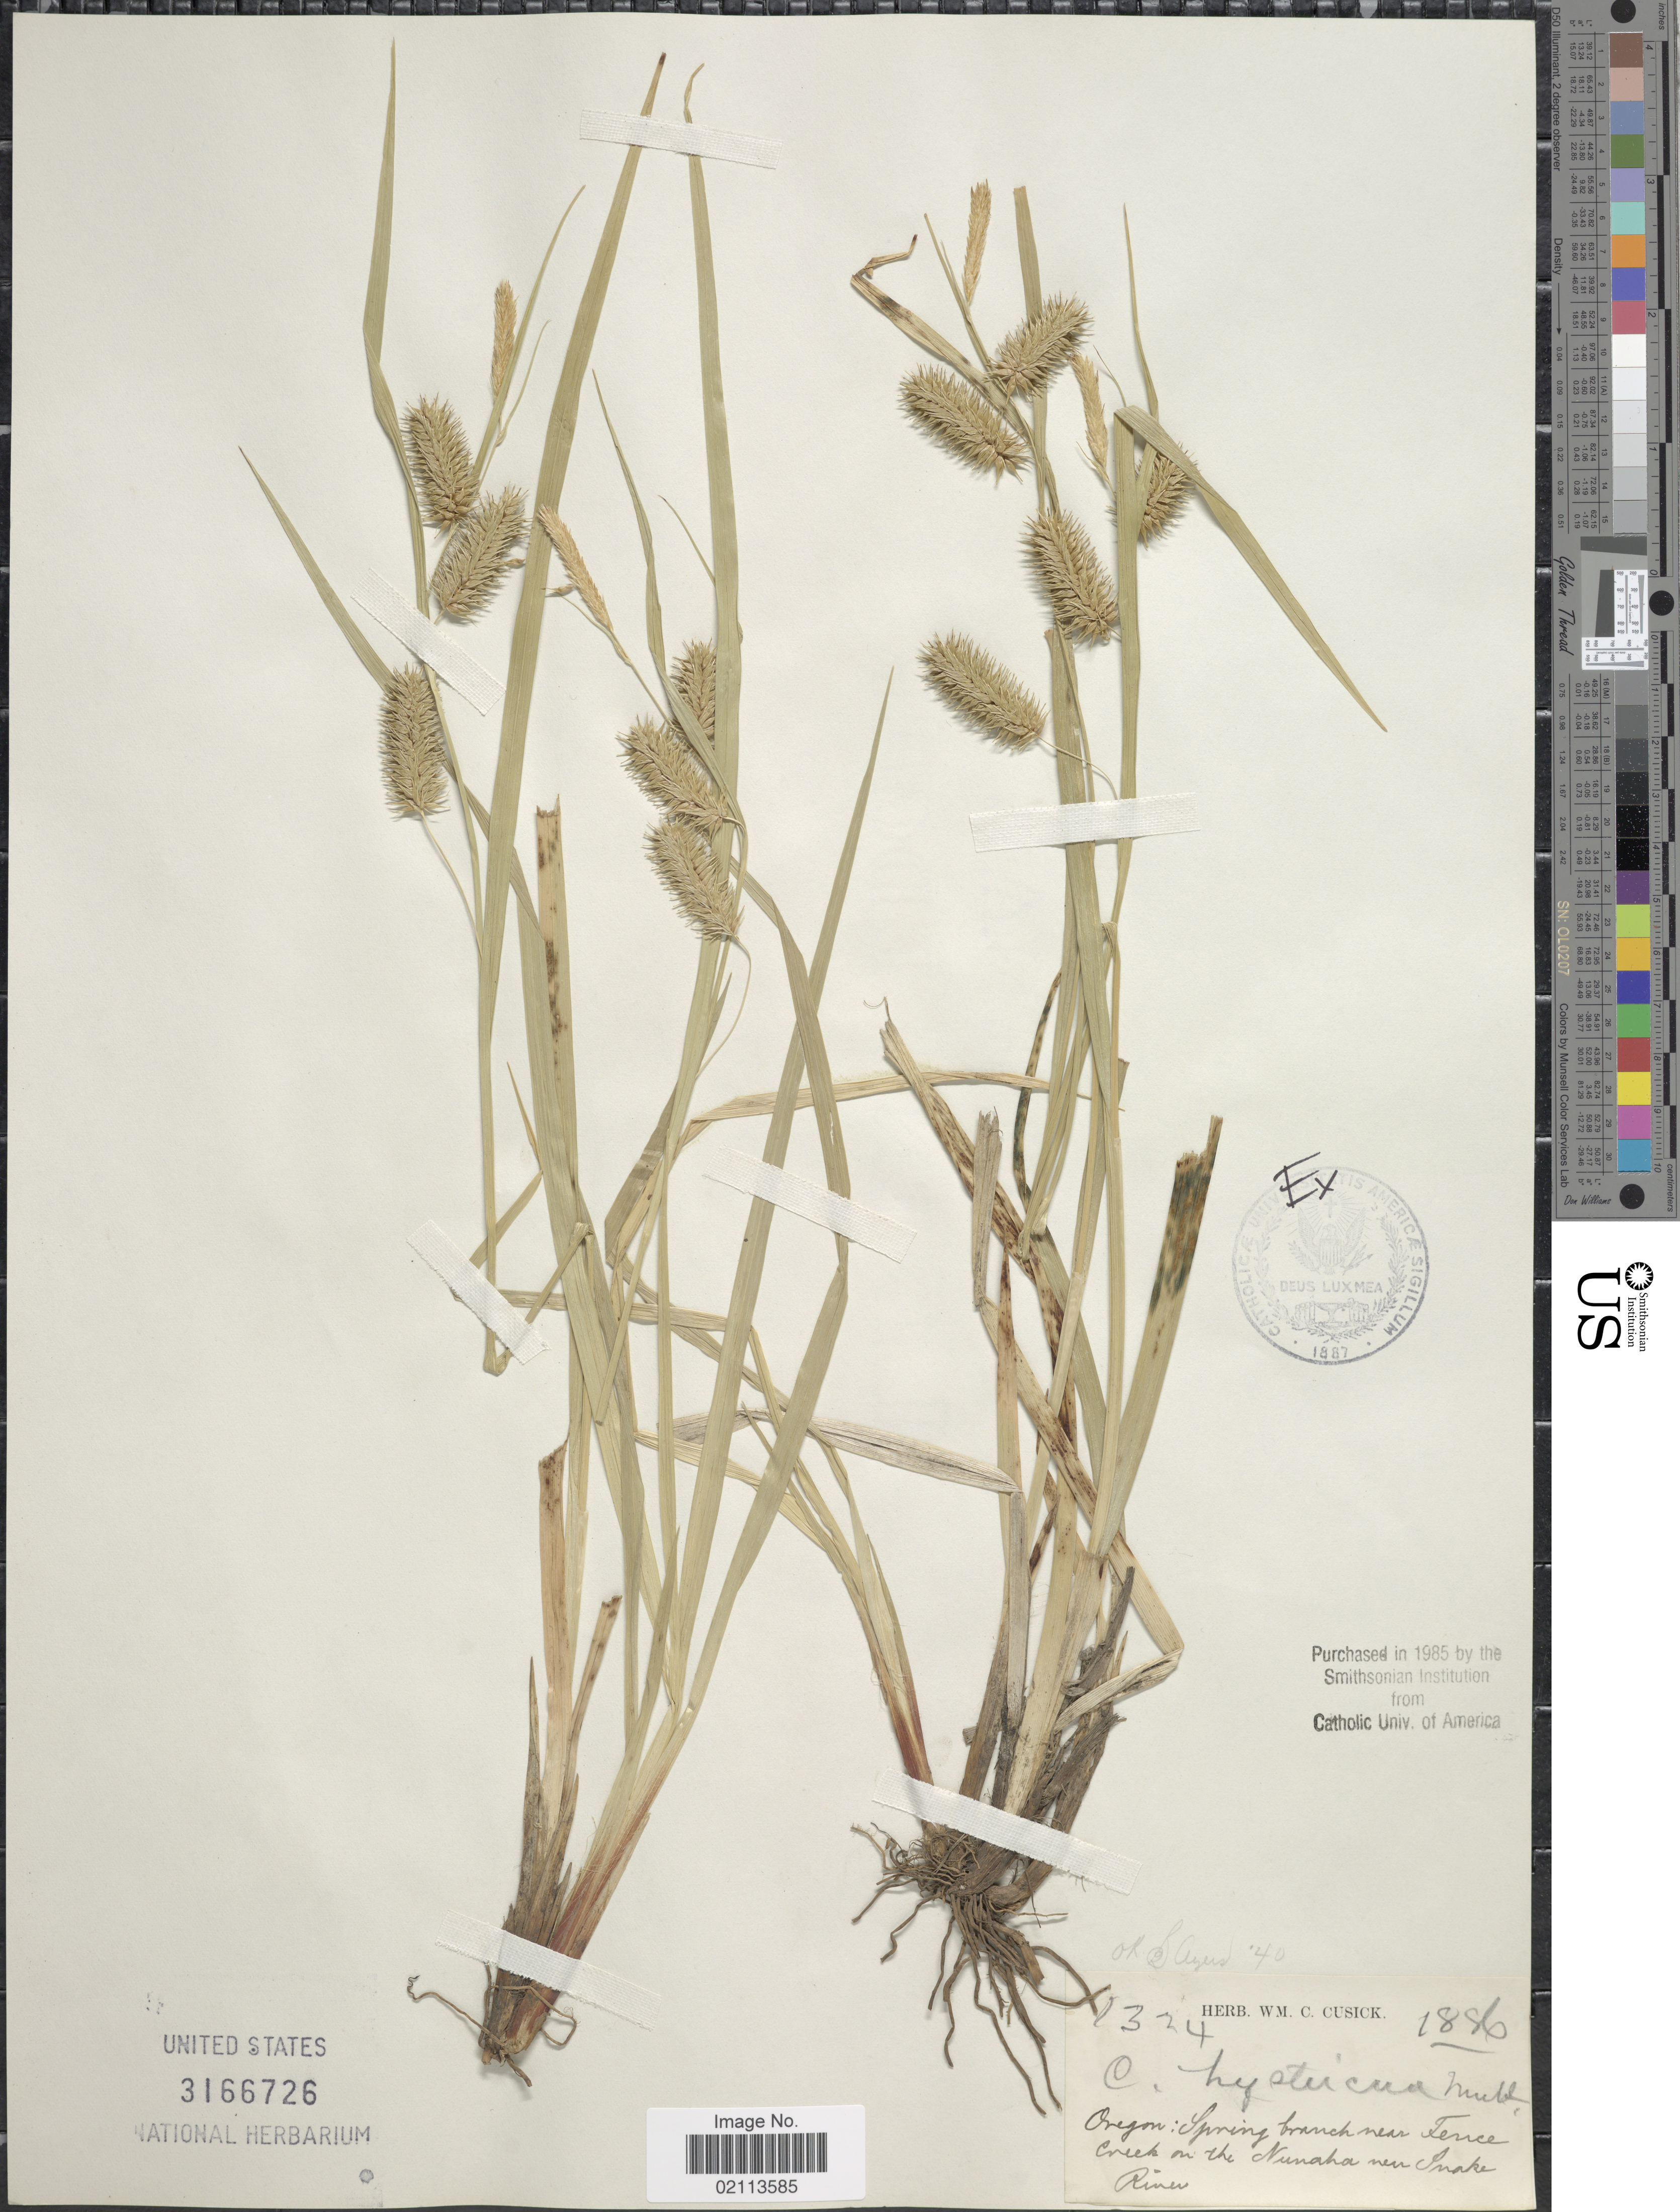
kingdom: Plantae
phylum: Tracheophyta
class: Liliopsida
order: Poales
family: Cyperaceae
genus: Carex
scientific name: Carex hystericina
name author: Muhl. ex Willd.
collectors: ex herb. Wm. C. Cusick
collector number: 1324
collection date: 1886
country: United States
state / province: Oregon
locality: Spring branch near Fence Creek on the Nunaha near Snake River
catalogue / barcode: US 3166726